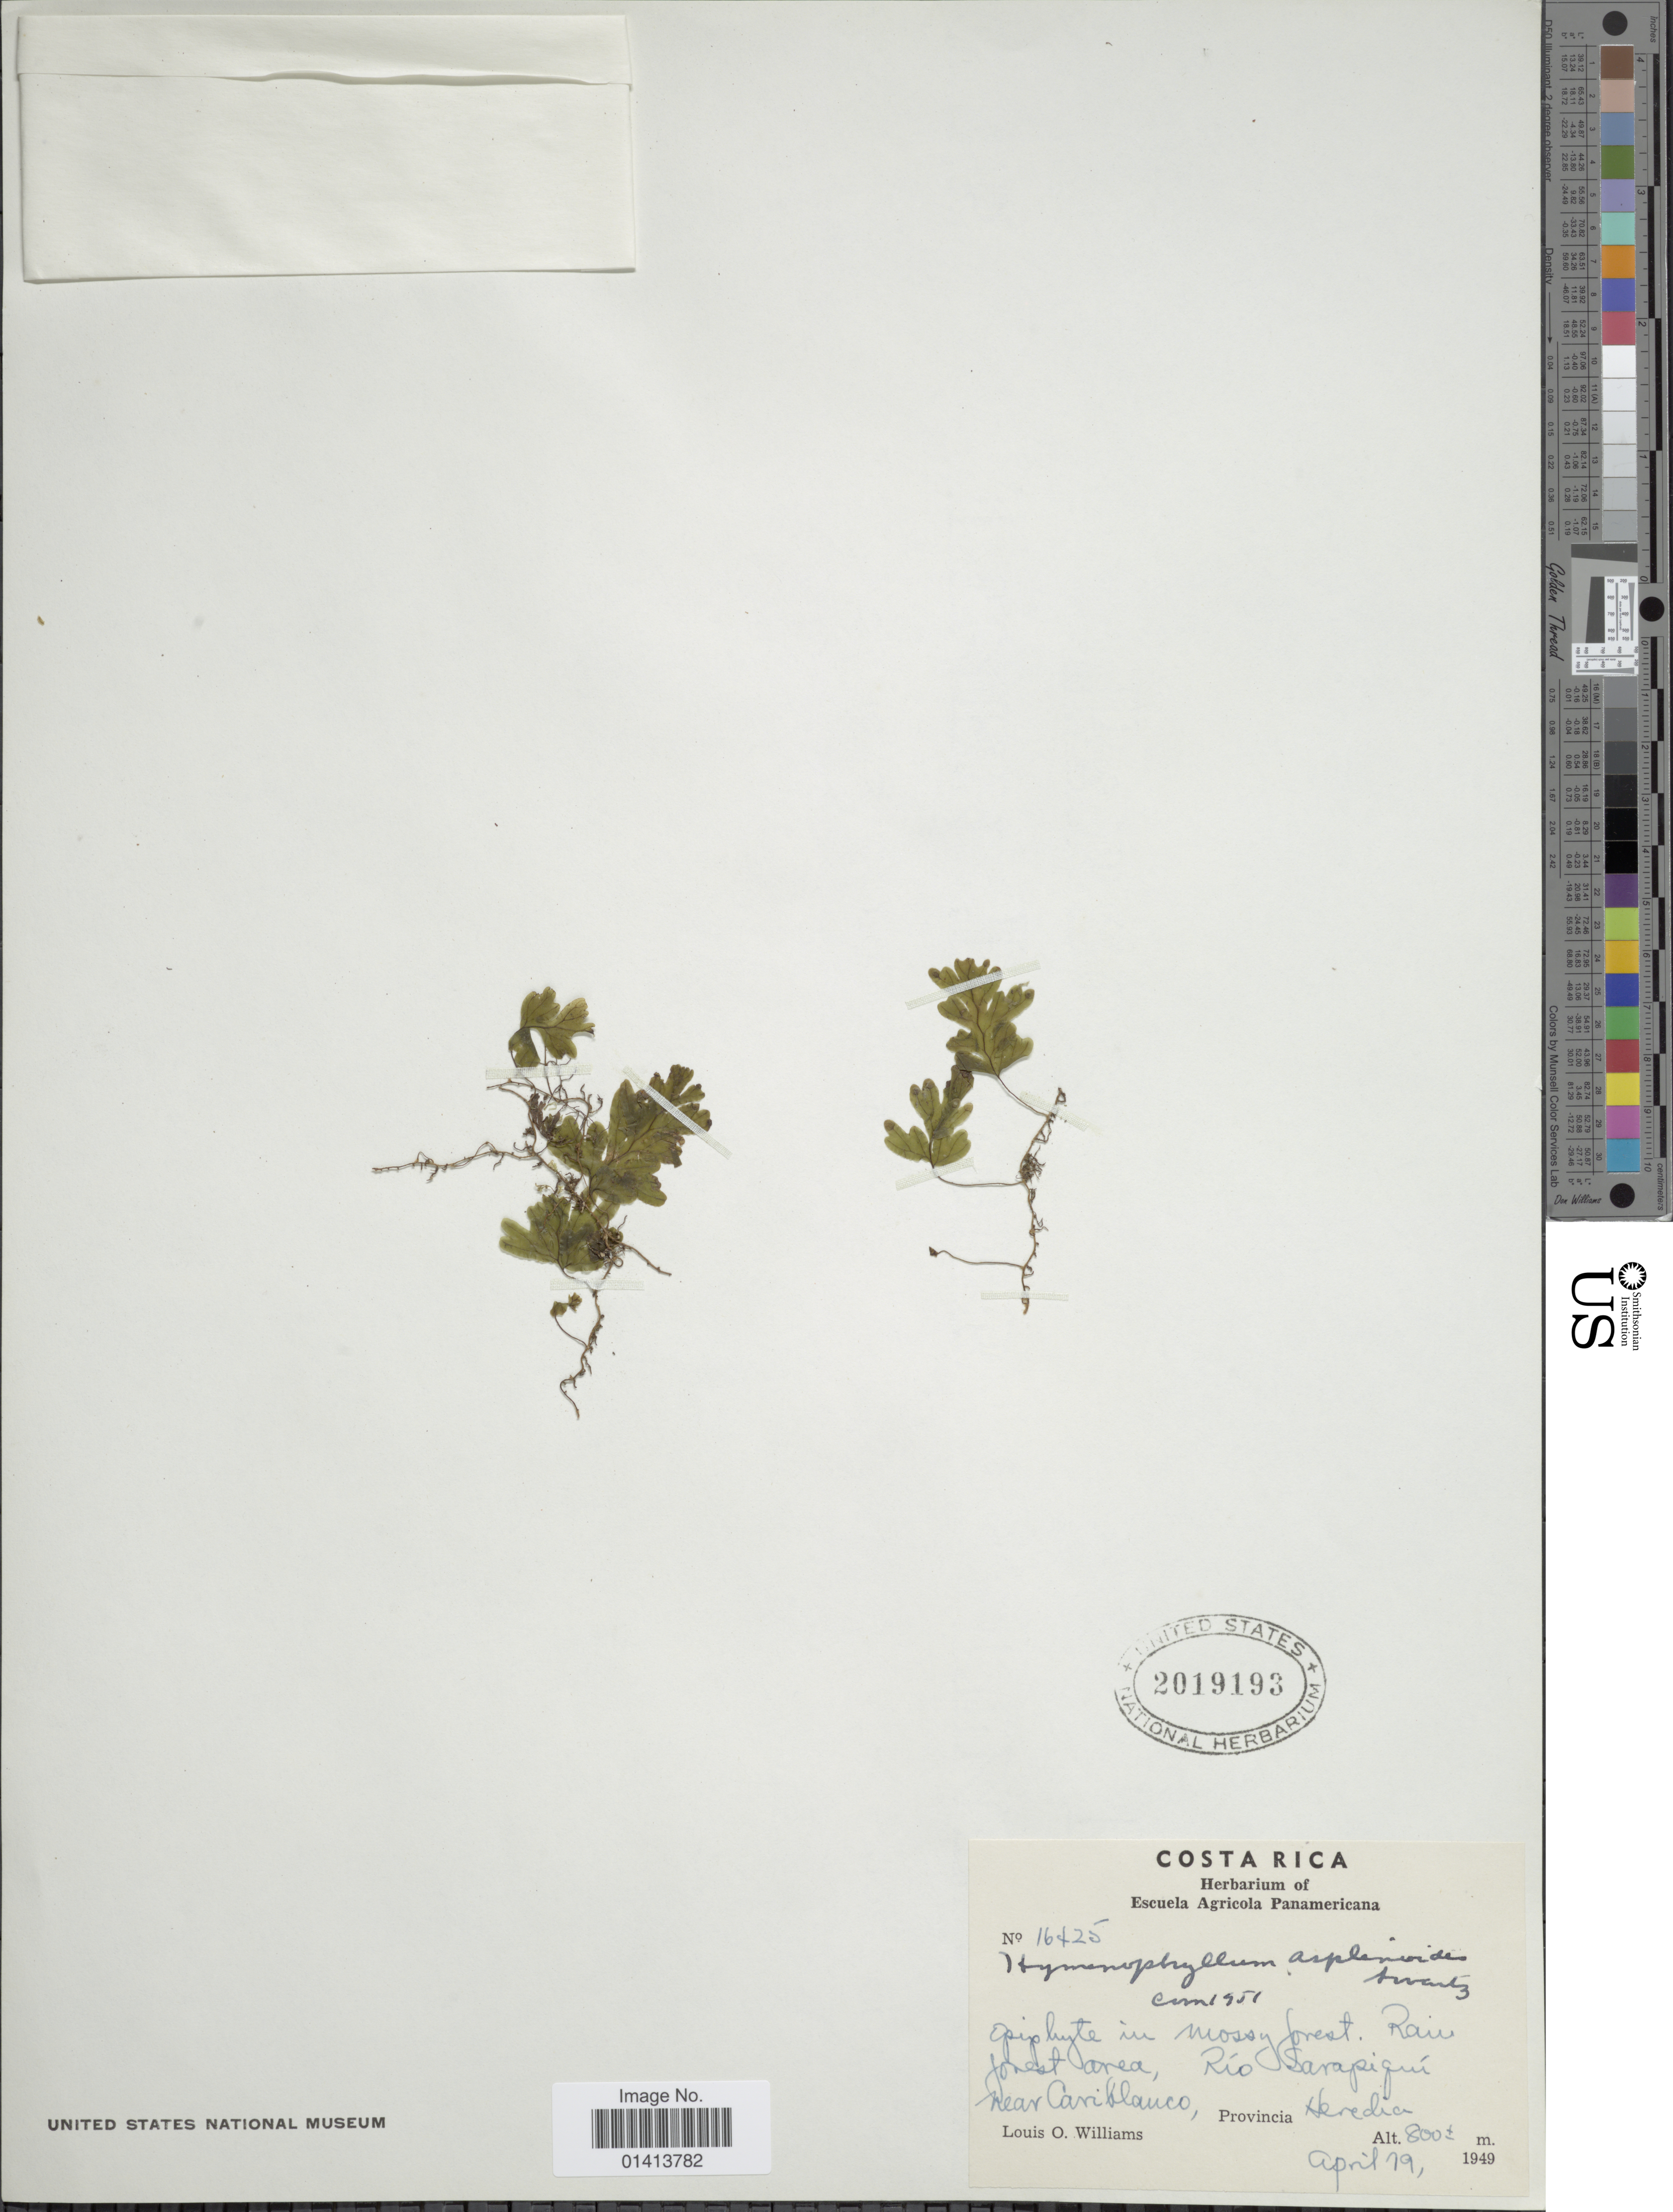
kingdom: Plantae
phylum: Tracheophyta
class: Polypodiopsida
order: Hymenophyllales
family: Hymenophyllaceae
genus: Hymenophyllum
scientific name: Hymenophyllum asplenioides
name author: (Sw.) Sw.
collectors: L. O. Williams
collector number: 16425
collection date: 1949-04-29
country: Costa Rica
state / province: Heredia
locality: Rain forest area, Río Sarapiquí near Cariblanco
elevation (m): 800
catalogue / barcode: US 2019193